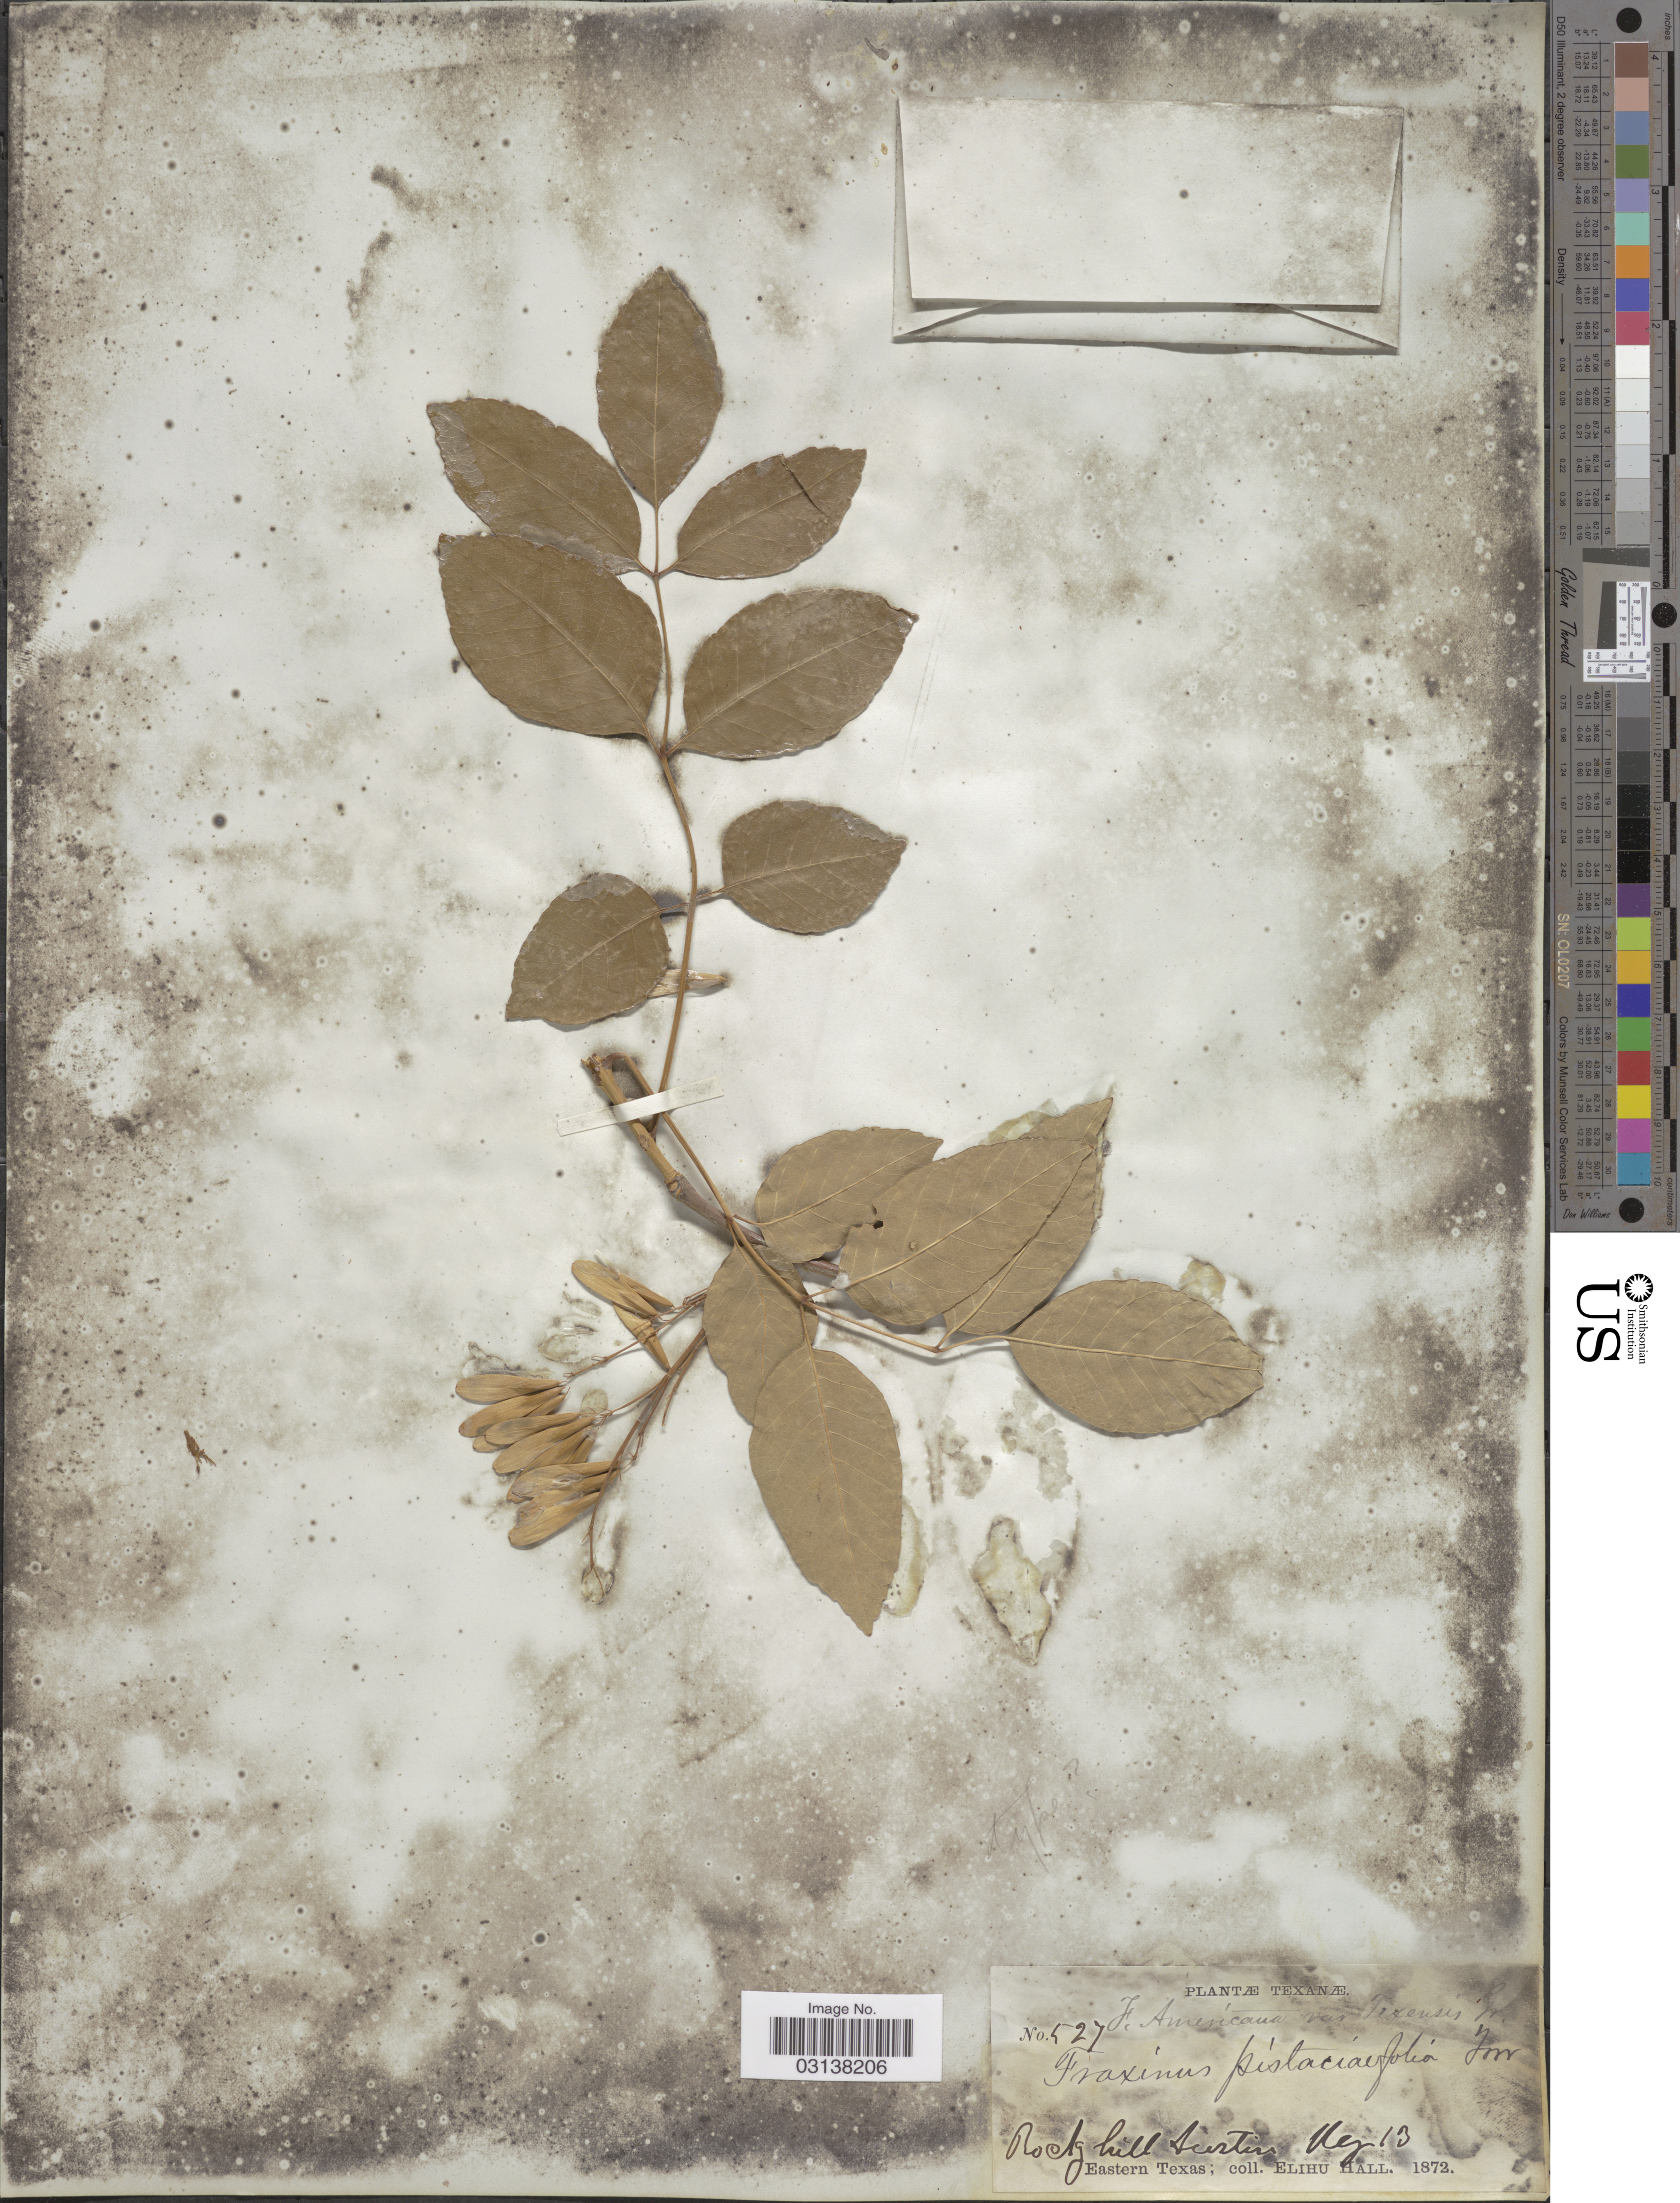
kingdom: Plantae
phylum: Tracheophyta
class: Magnoliopsida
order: Lamiales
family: Oleaceae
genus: Fraxinus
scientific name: Fraxinus albicans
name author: Buckley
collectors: E. Hall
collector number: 527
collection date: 1872-05-13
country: United States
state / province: Texas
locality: Rocky hill Austin, Eastern Texas.